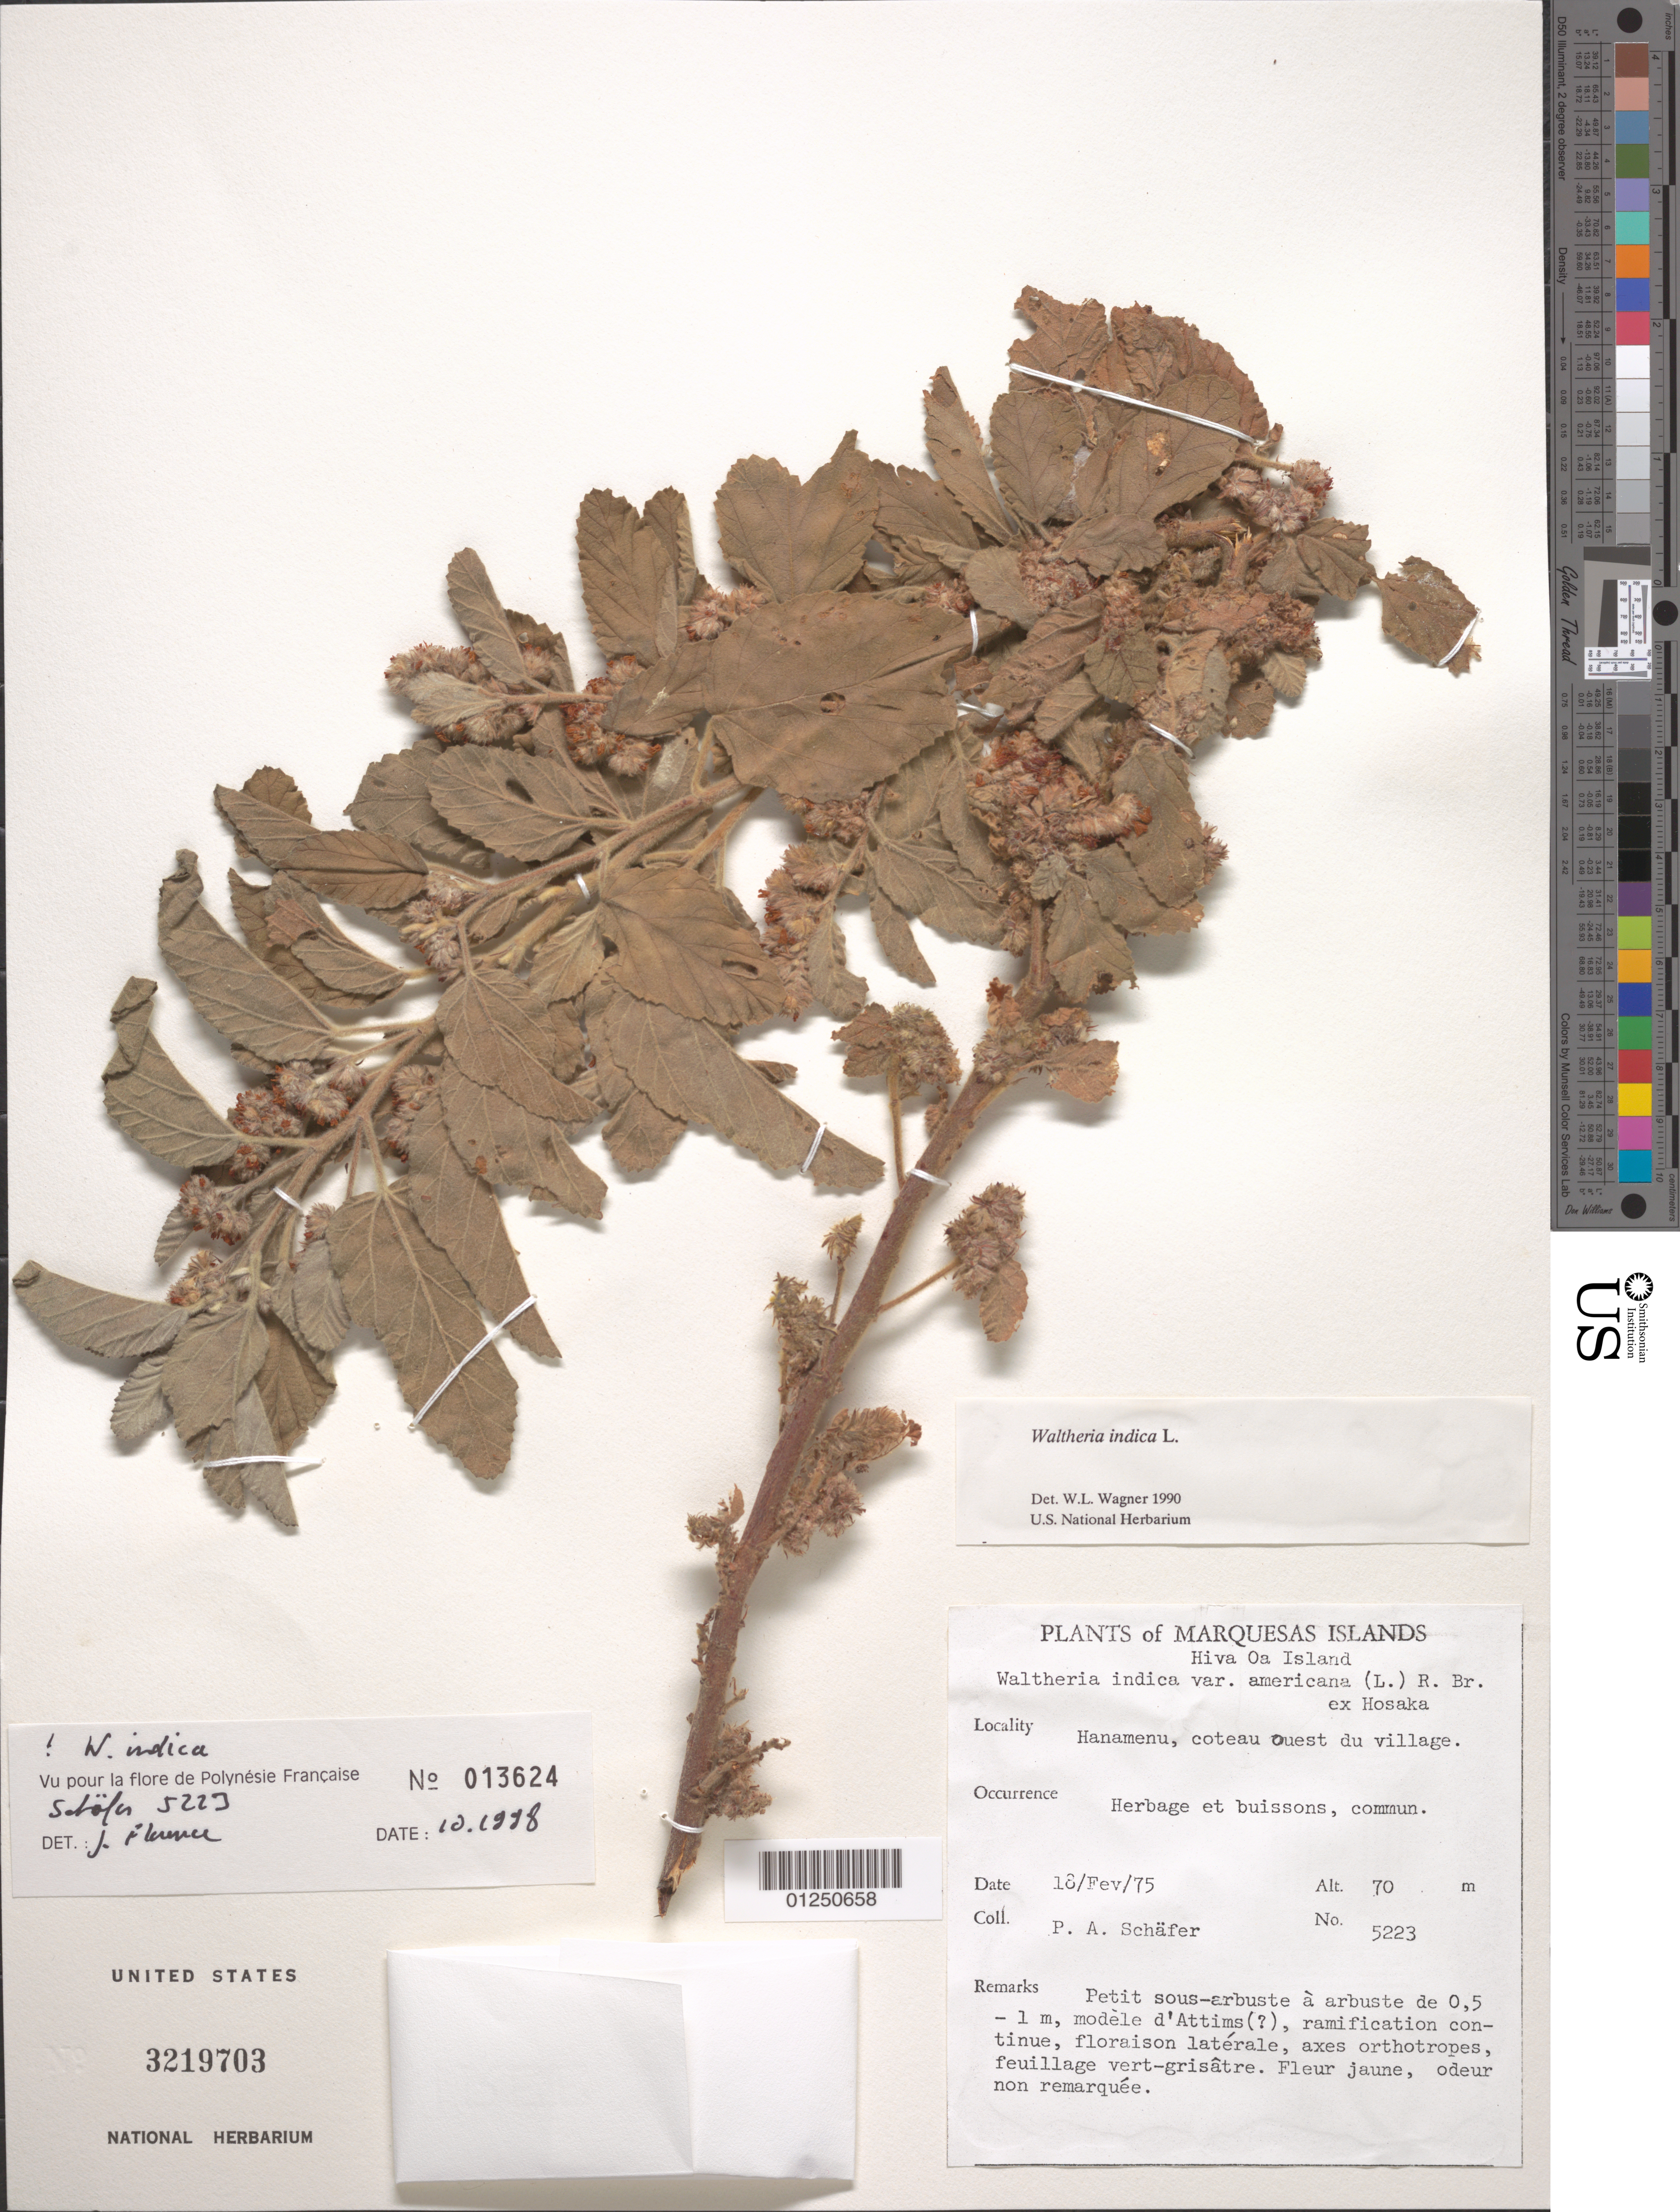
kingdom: Plantae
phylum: Tracheophyta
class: Magnoliopsida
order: Malvales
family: Malvaceae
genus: Waltheria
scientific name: Waltheria indica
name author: L.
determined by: Wagner, W. L., (BOT), Smithsonian Institution - National Museum of Natural History (UNITED STATES)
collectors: P. A. Schäfer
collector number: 5223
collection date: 1975-02-18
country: French Polynesia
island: Hiva Oa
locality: Hanamenu, couteau W du village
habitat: Herbage et buissons, commun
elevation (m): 70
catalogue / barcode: US 3219703